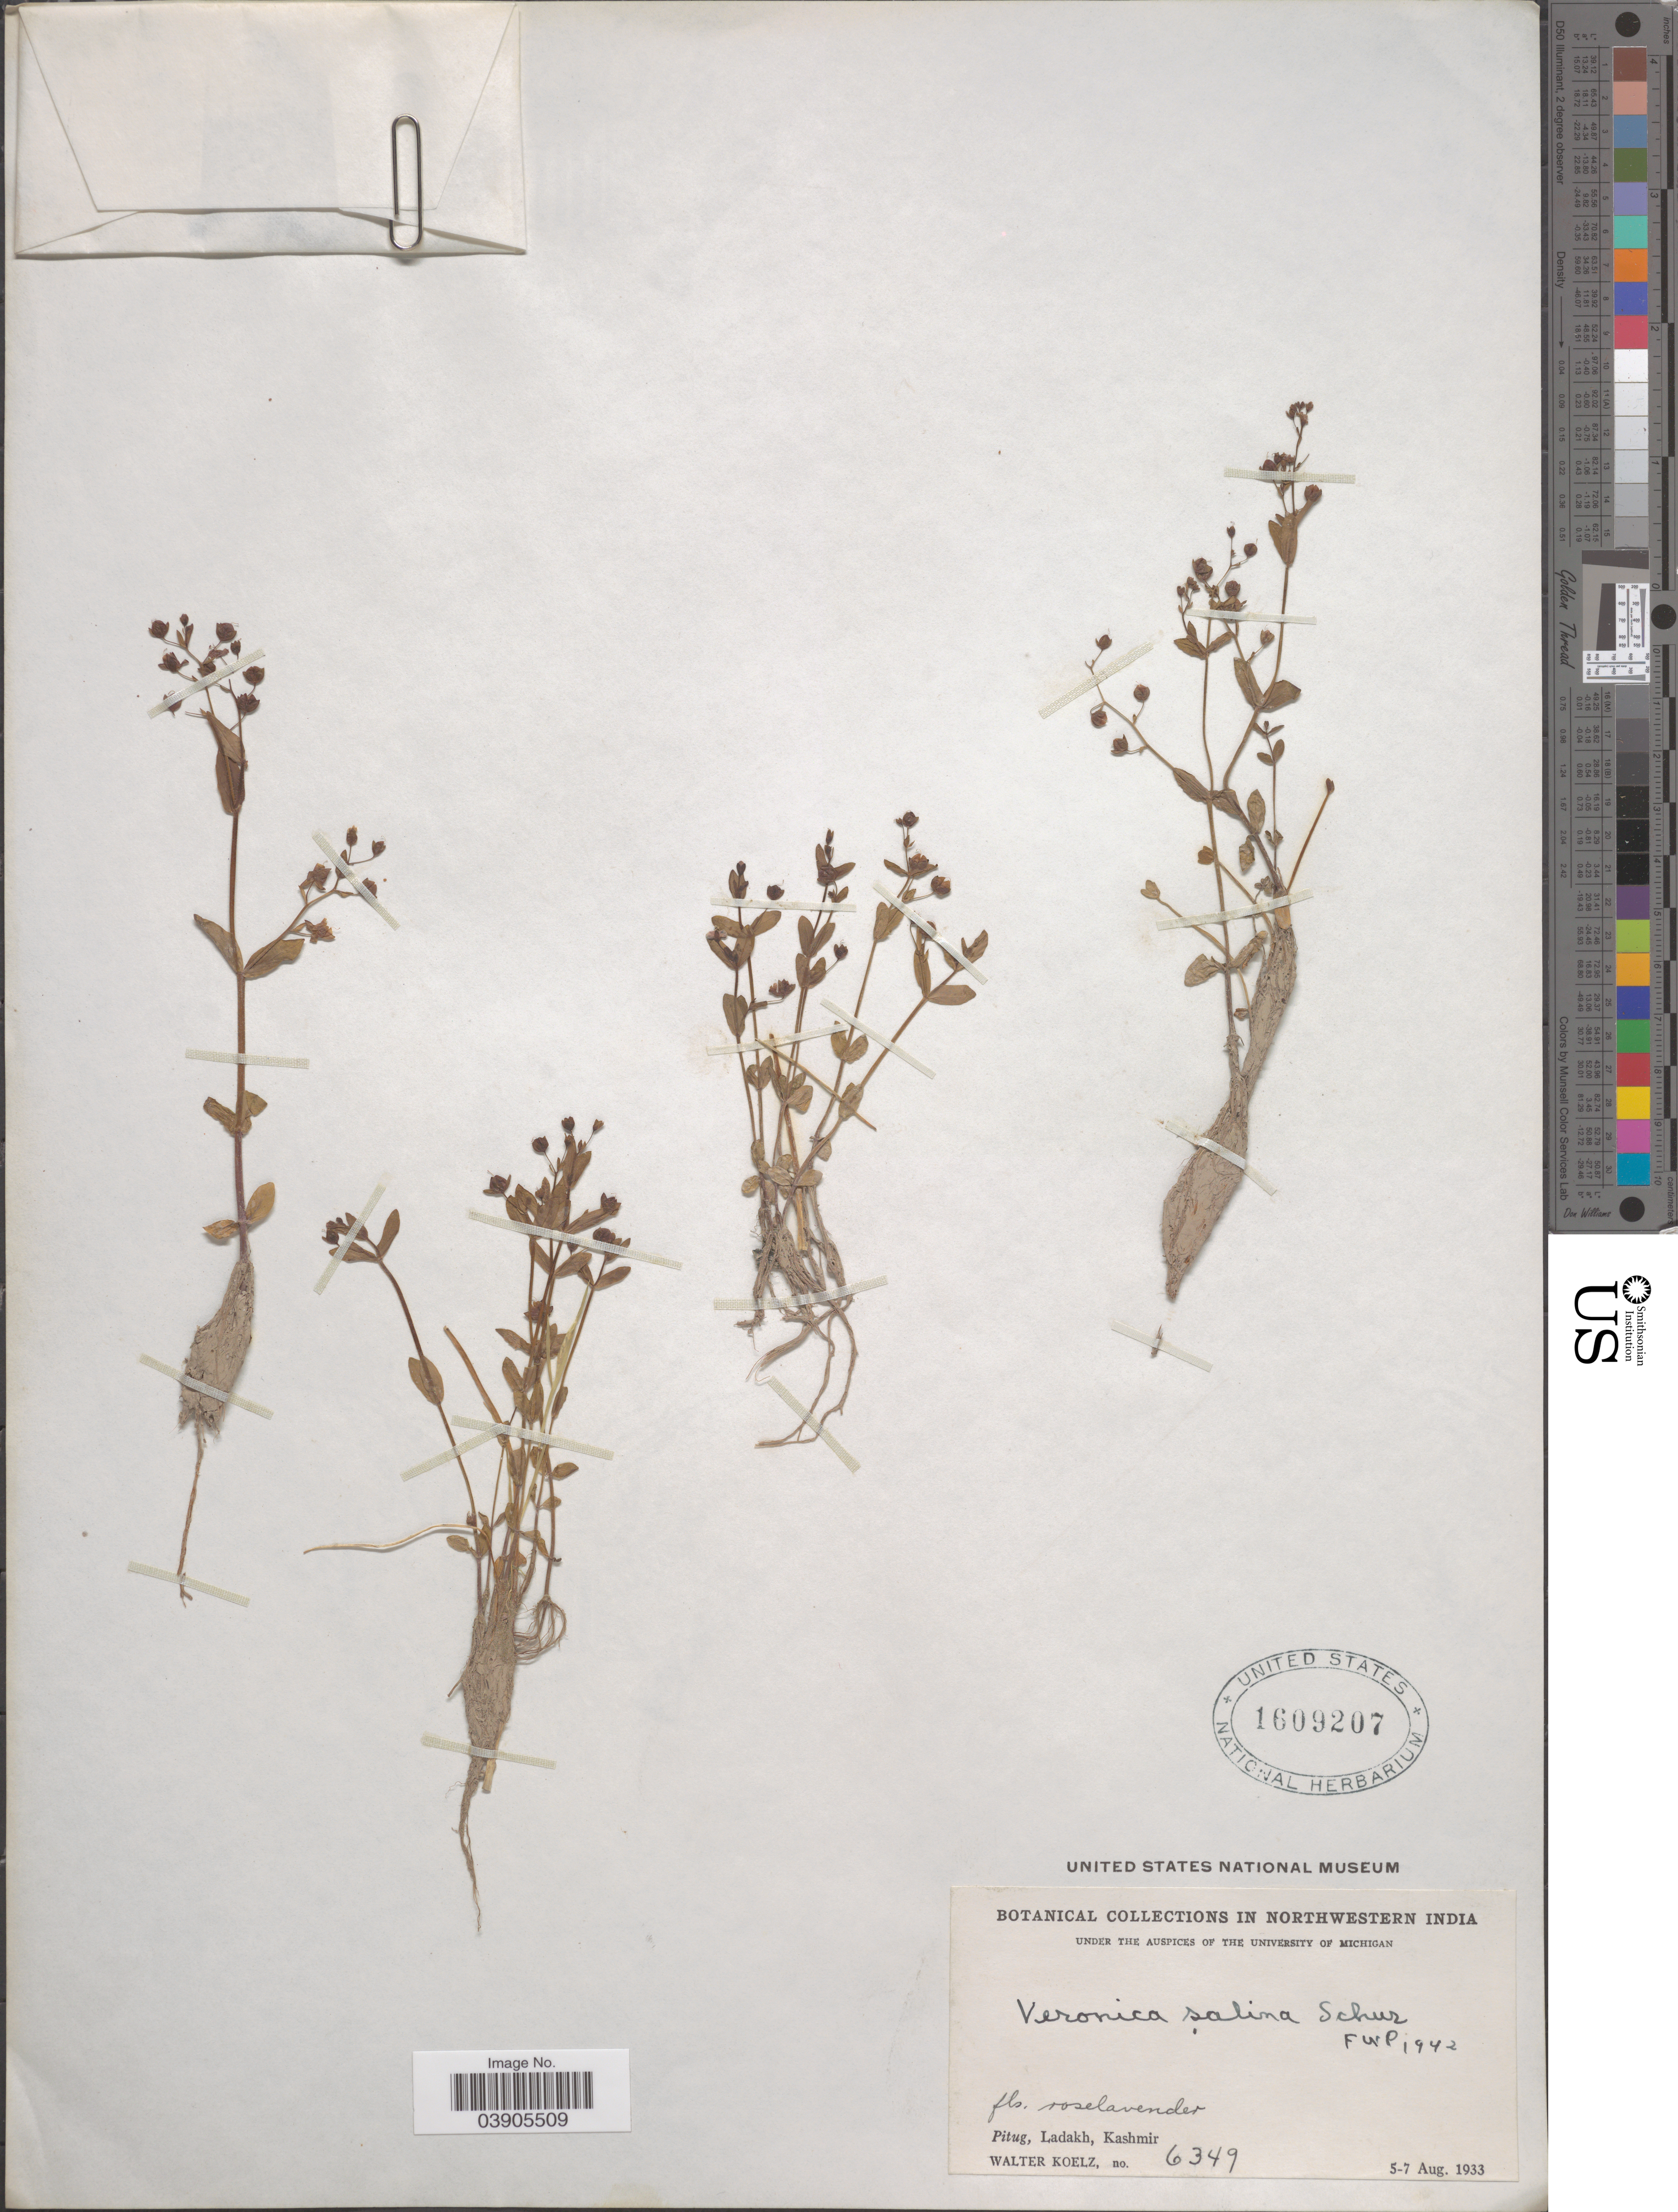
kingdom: Plantae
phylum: Tracheophyta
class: Magnoliopsida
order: Lamiales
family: Plantaginaceae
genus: Veronica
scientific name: Veronica salina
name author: Schur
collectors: W. N. Koelz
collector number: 6349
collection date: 1933-08-05/1933-08-07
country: India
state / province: Jammu and Kashmir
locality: Northwestern India. Pitug, Ladakh, Kashmir.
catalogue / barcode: US 1609207